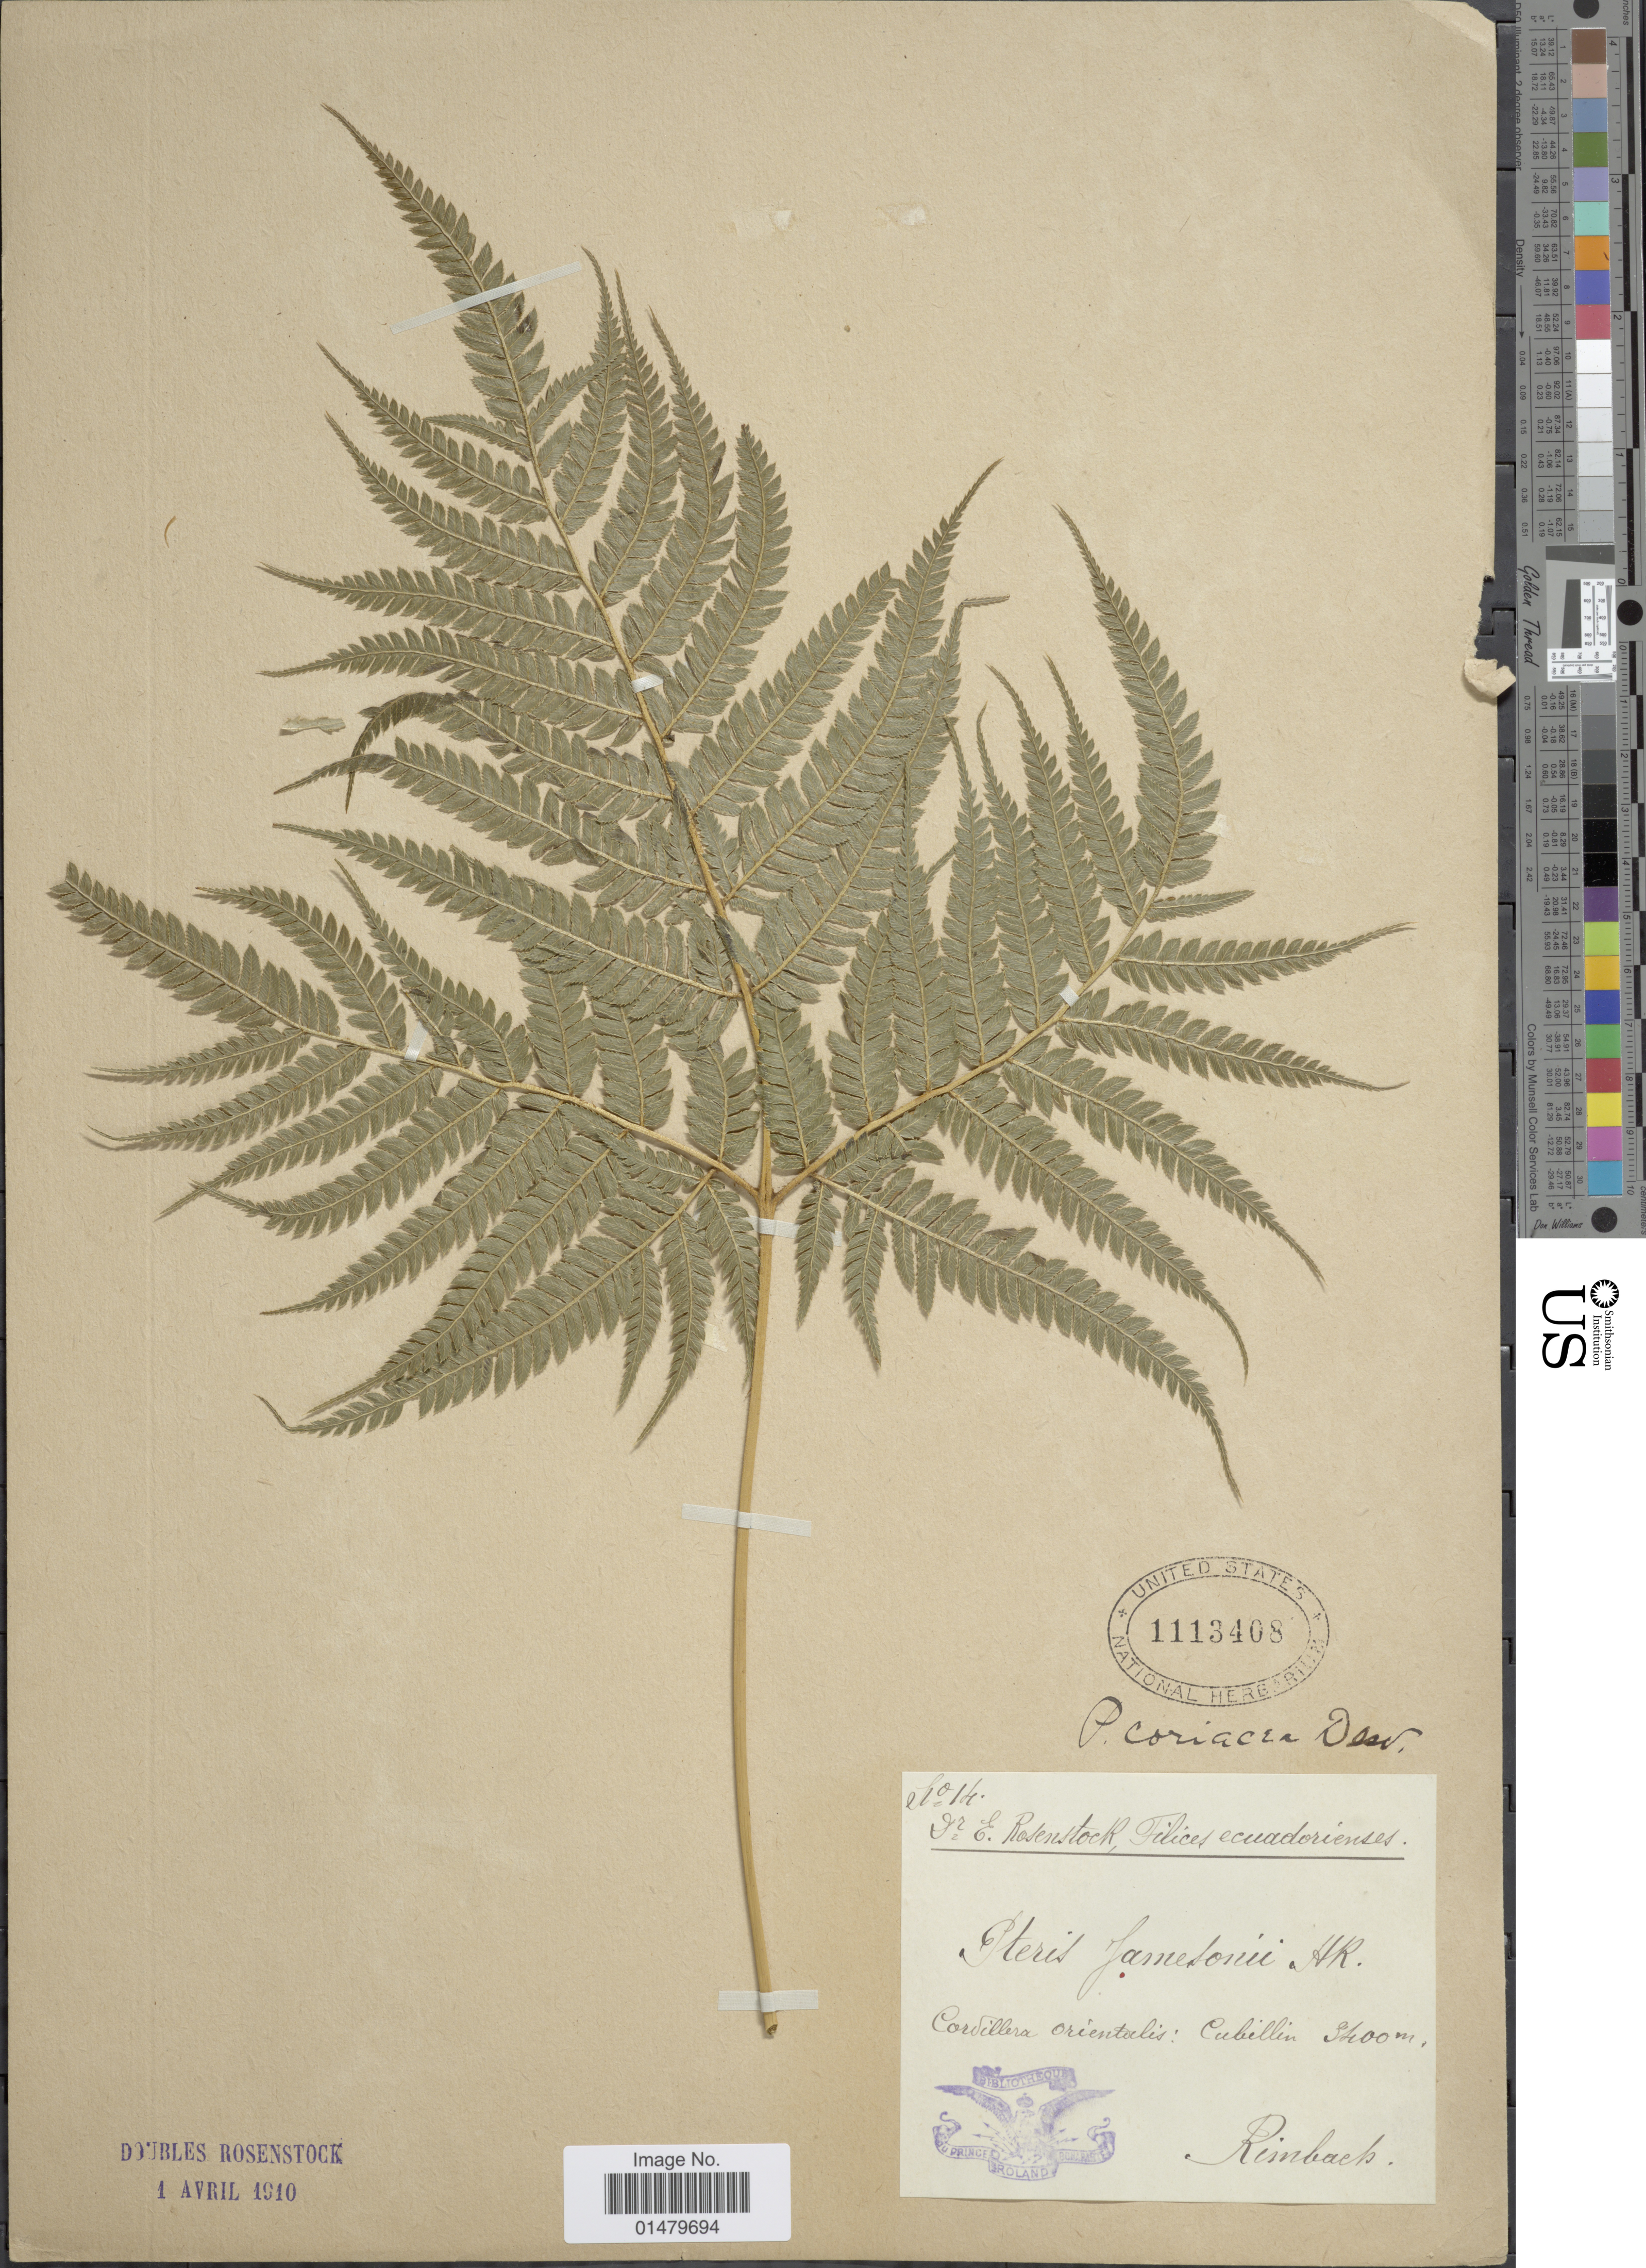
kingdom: Plantae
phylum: Tracheophyta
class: Polypodiopsida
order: Polypodiales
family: Pteridaceae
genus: Pteris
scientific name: Pteris muricata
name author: Rosenst.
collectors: Rimbach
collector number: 14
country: Ecuador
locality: Cordillera orientalis: Cubillin.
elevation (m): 3400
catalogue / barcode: US 1113408